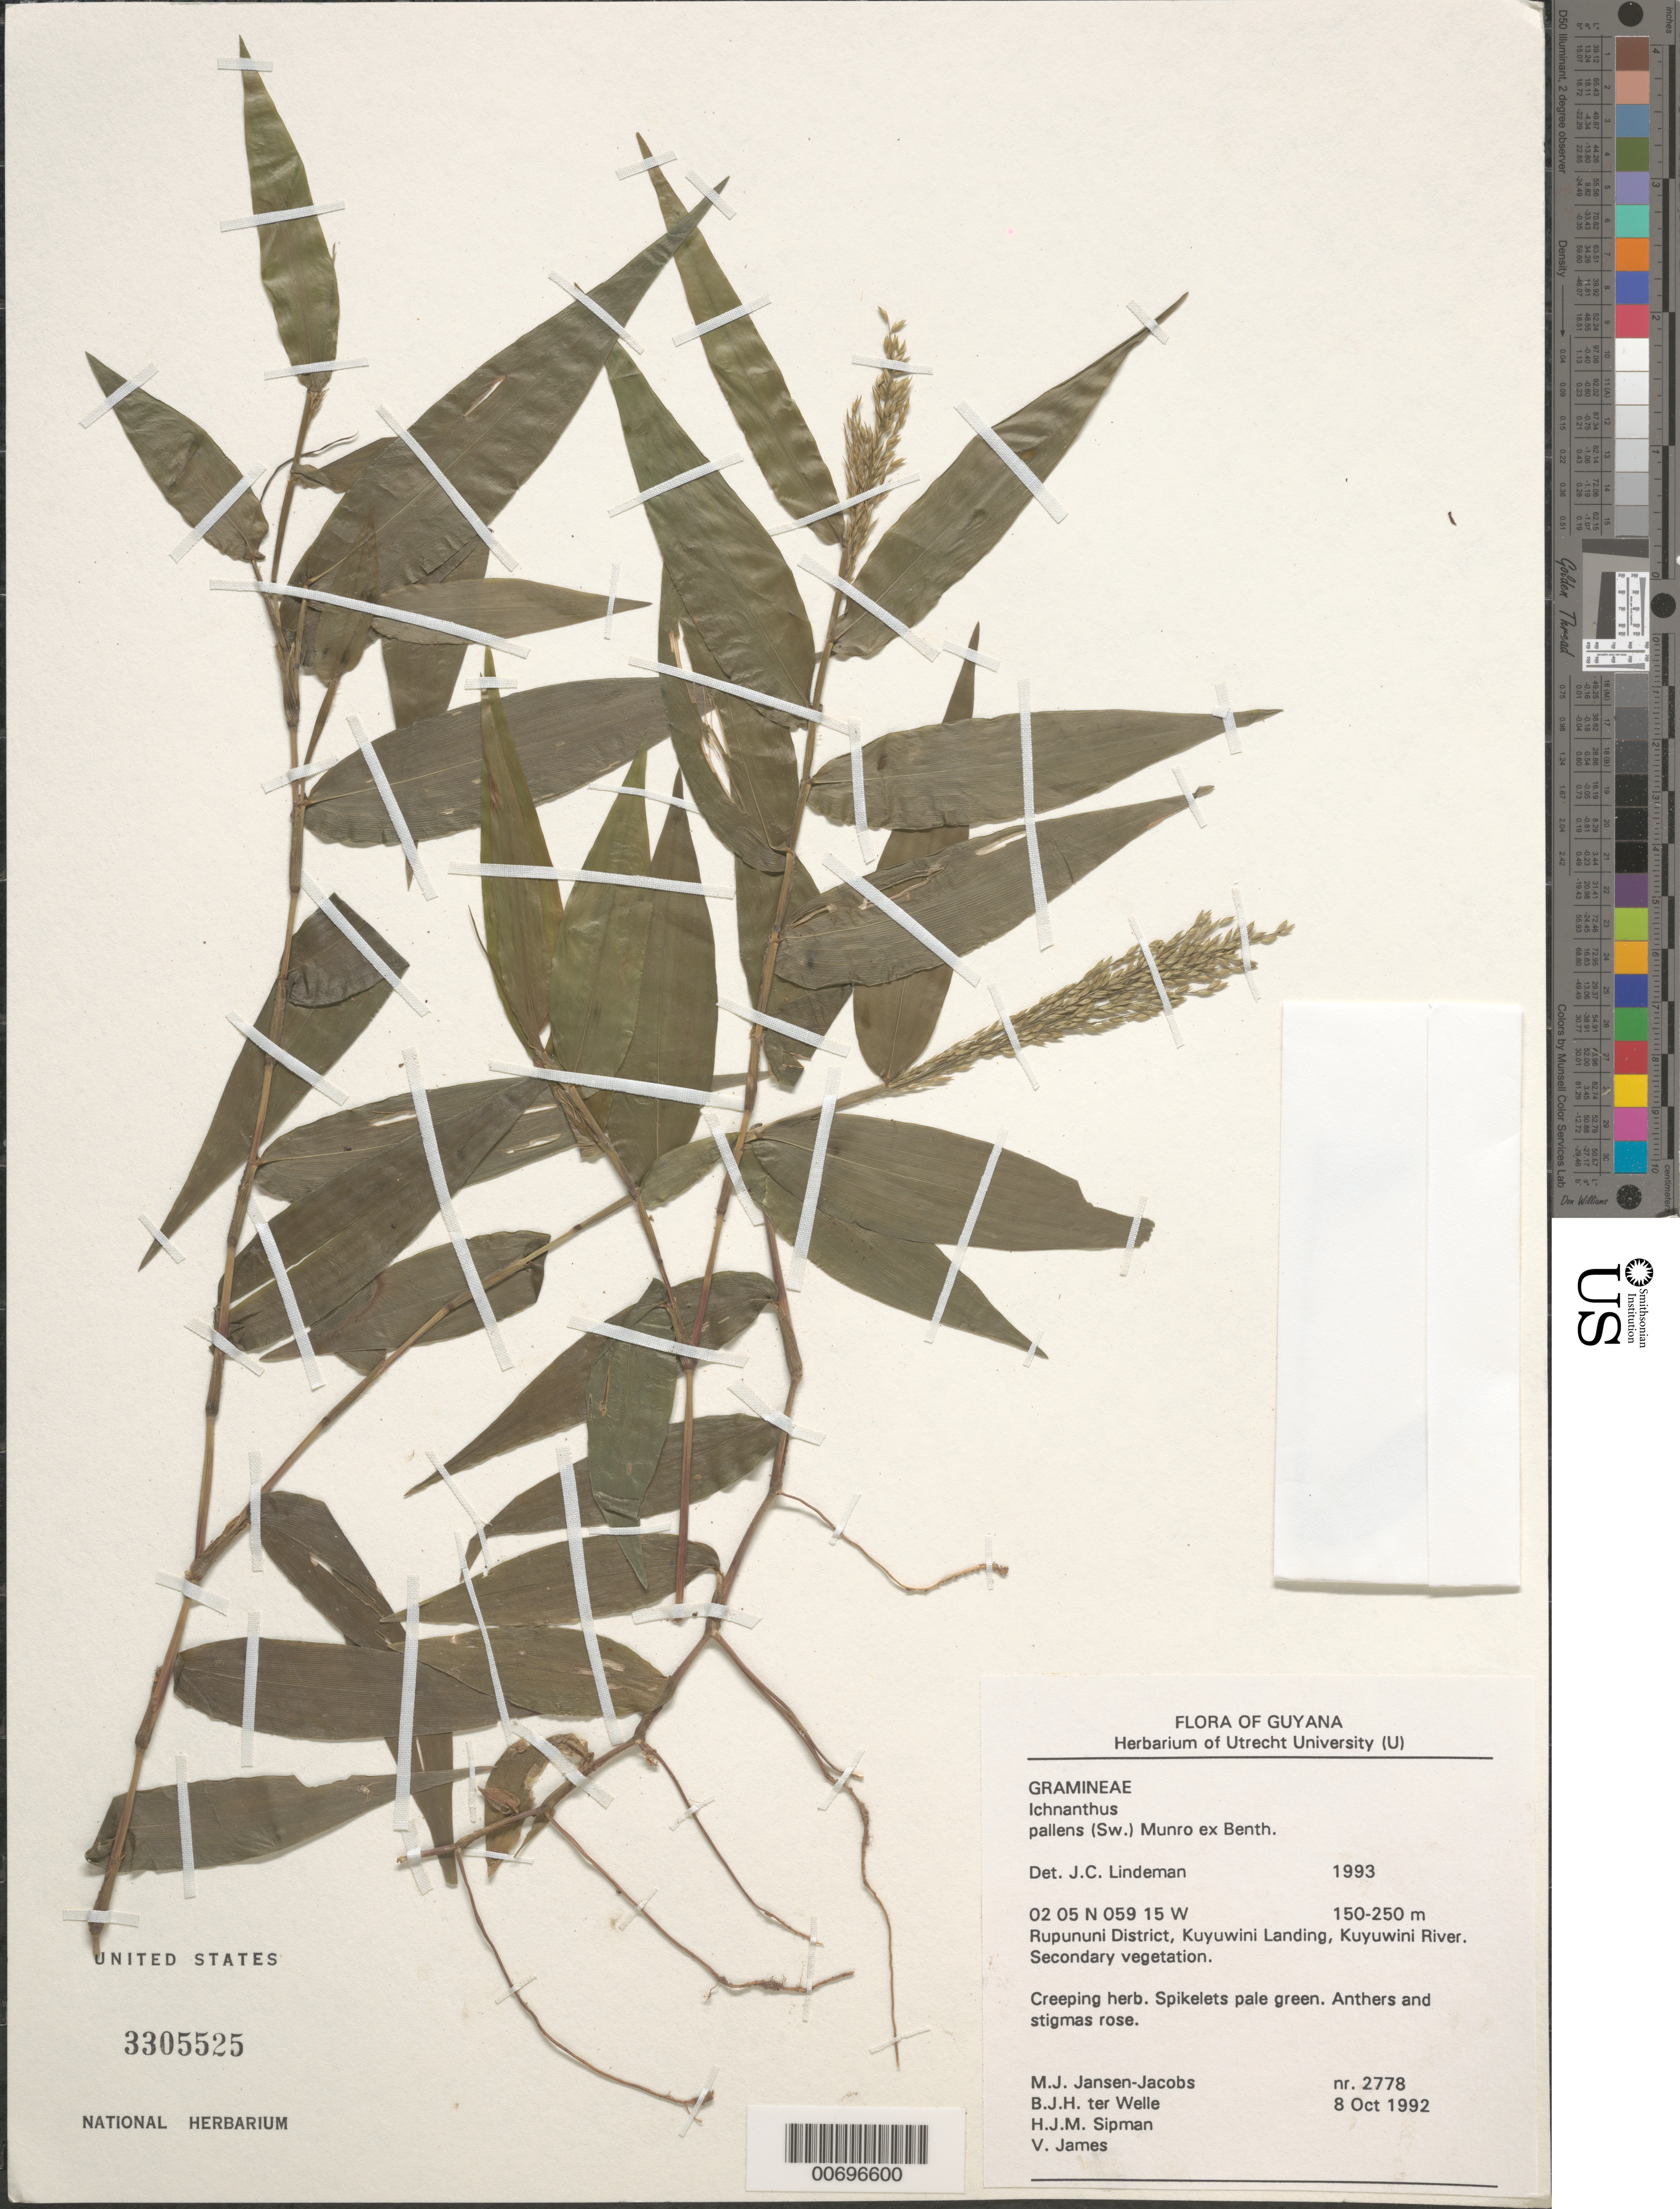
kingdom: Plantae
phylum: Tracheophyta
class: Liliopsida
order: Poales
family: Poaceae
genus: Ichnanthus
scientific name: Ichnanthus pallens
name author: (Sw.) Munro ex Benth.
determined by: Lindeman, J. C.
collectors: M. J. Jansen-Jacobs, B. Welle, H. J. M. Sipman & V. James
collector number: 2778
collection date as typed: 8-Oct-92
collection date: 1992-10-08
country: Guyana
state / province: U. Takutu-U. Essequibo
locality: Kuyuwini Landing, Kuyuwini River, Rupununi District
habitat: Secondary vegetation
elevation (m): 150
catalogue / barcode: US 3305525